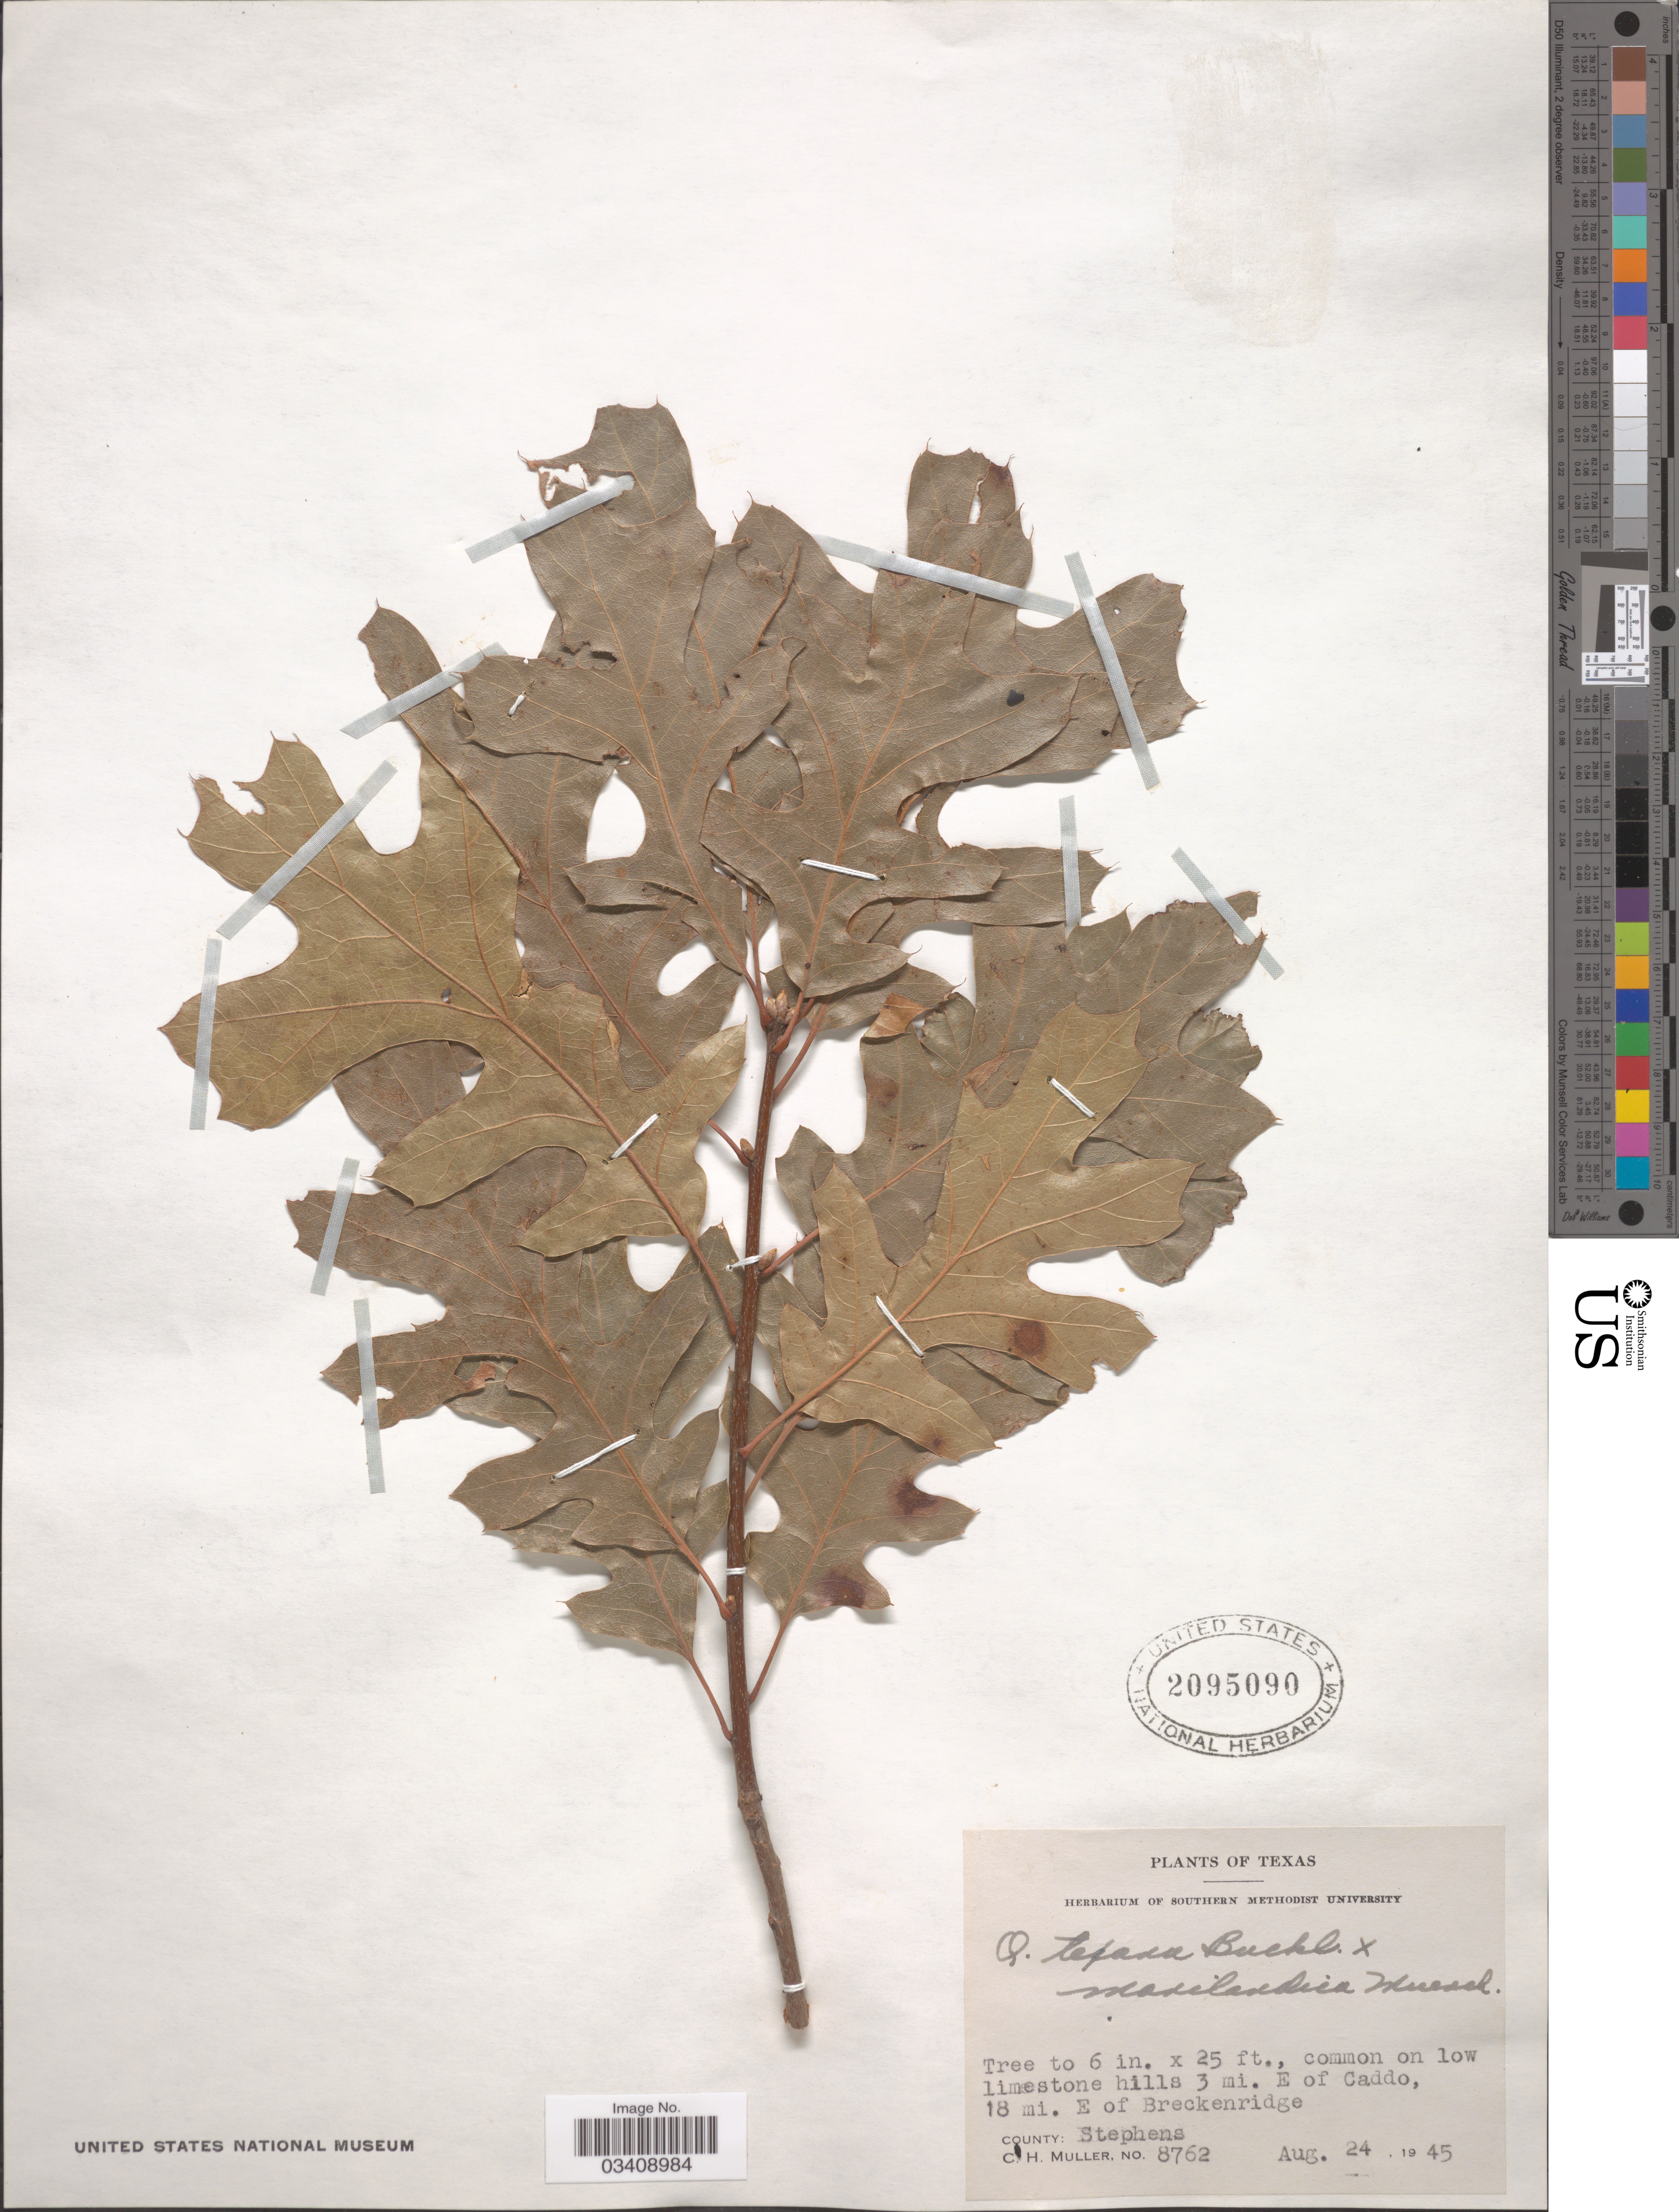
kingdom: Plantae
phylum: Tracheophyta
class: Magnoliopsida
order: Fagales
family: Fagaceae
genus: Quercus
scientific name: Quercus texana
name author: Buckley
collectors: C. H. Mueller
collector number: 8762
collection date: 1945-08-24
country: United States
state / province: Texas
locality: On low limestone hills 3 mi. E of Caddo, 18 mi. E of Breckenridge. County: Stephens.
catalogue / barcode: US 2095090